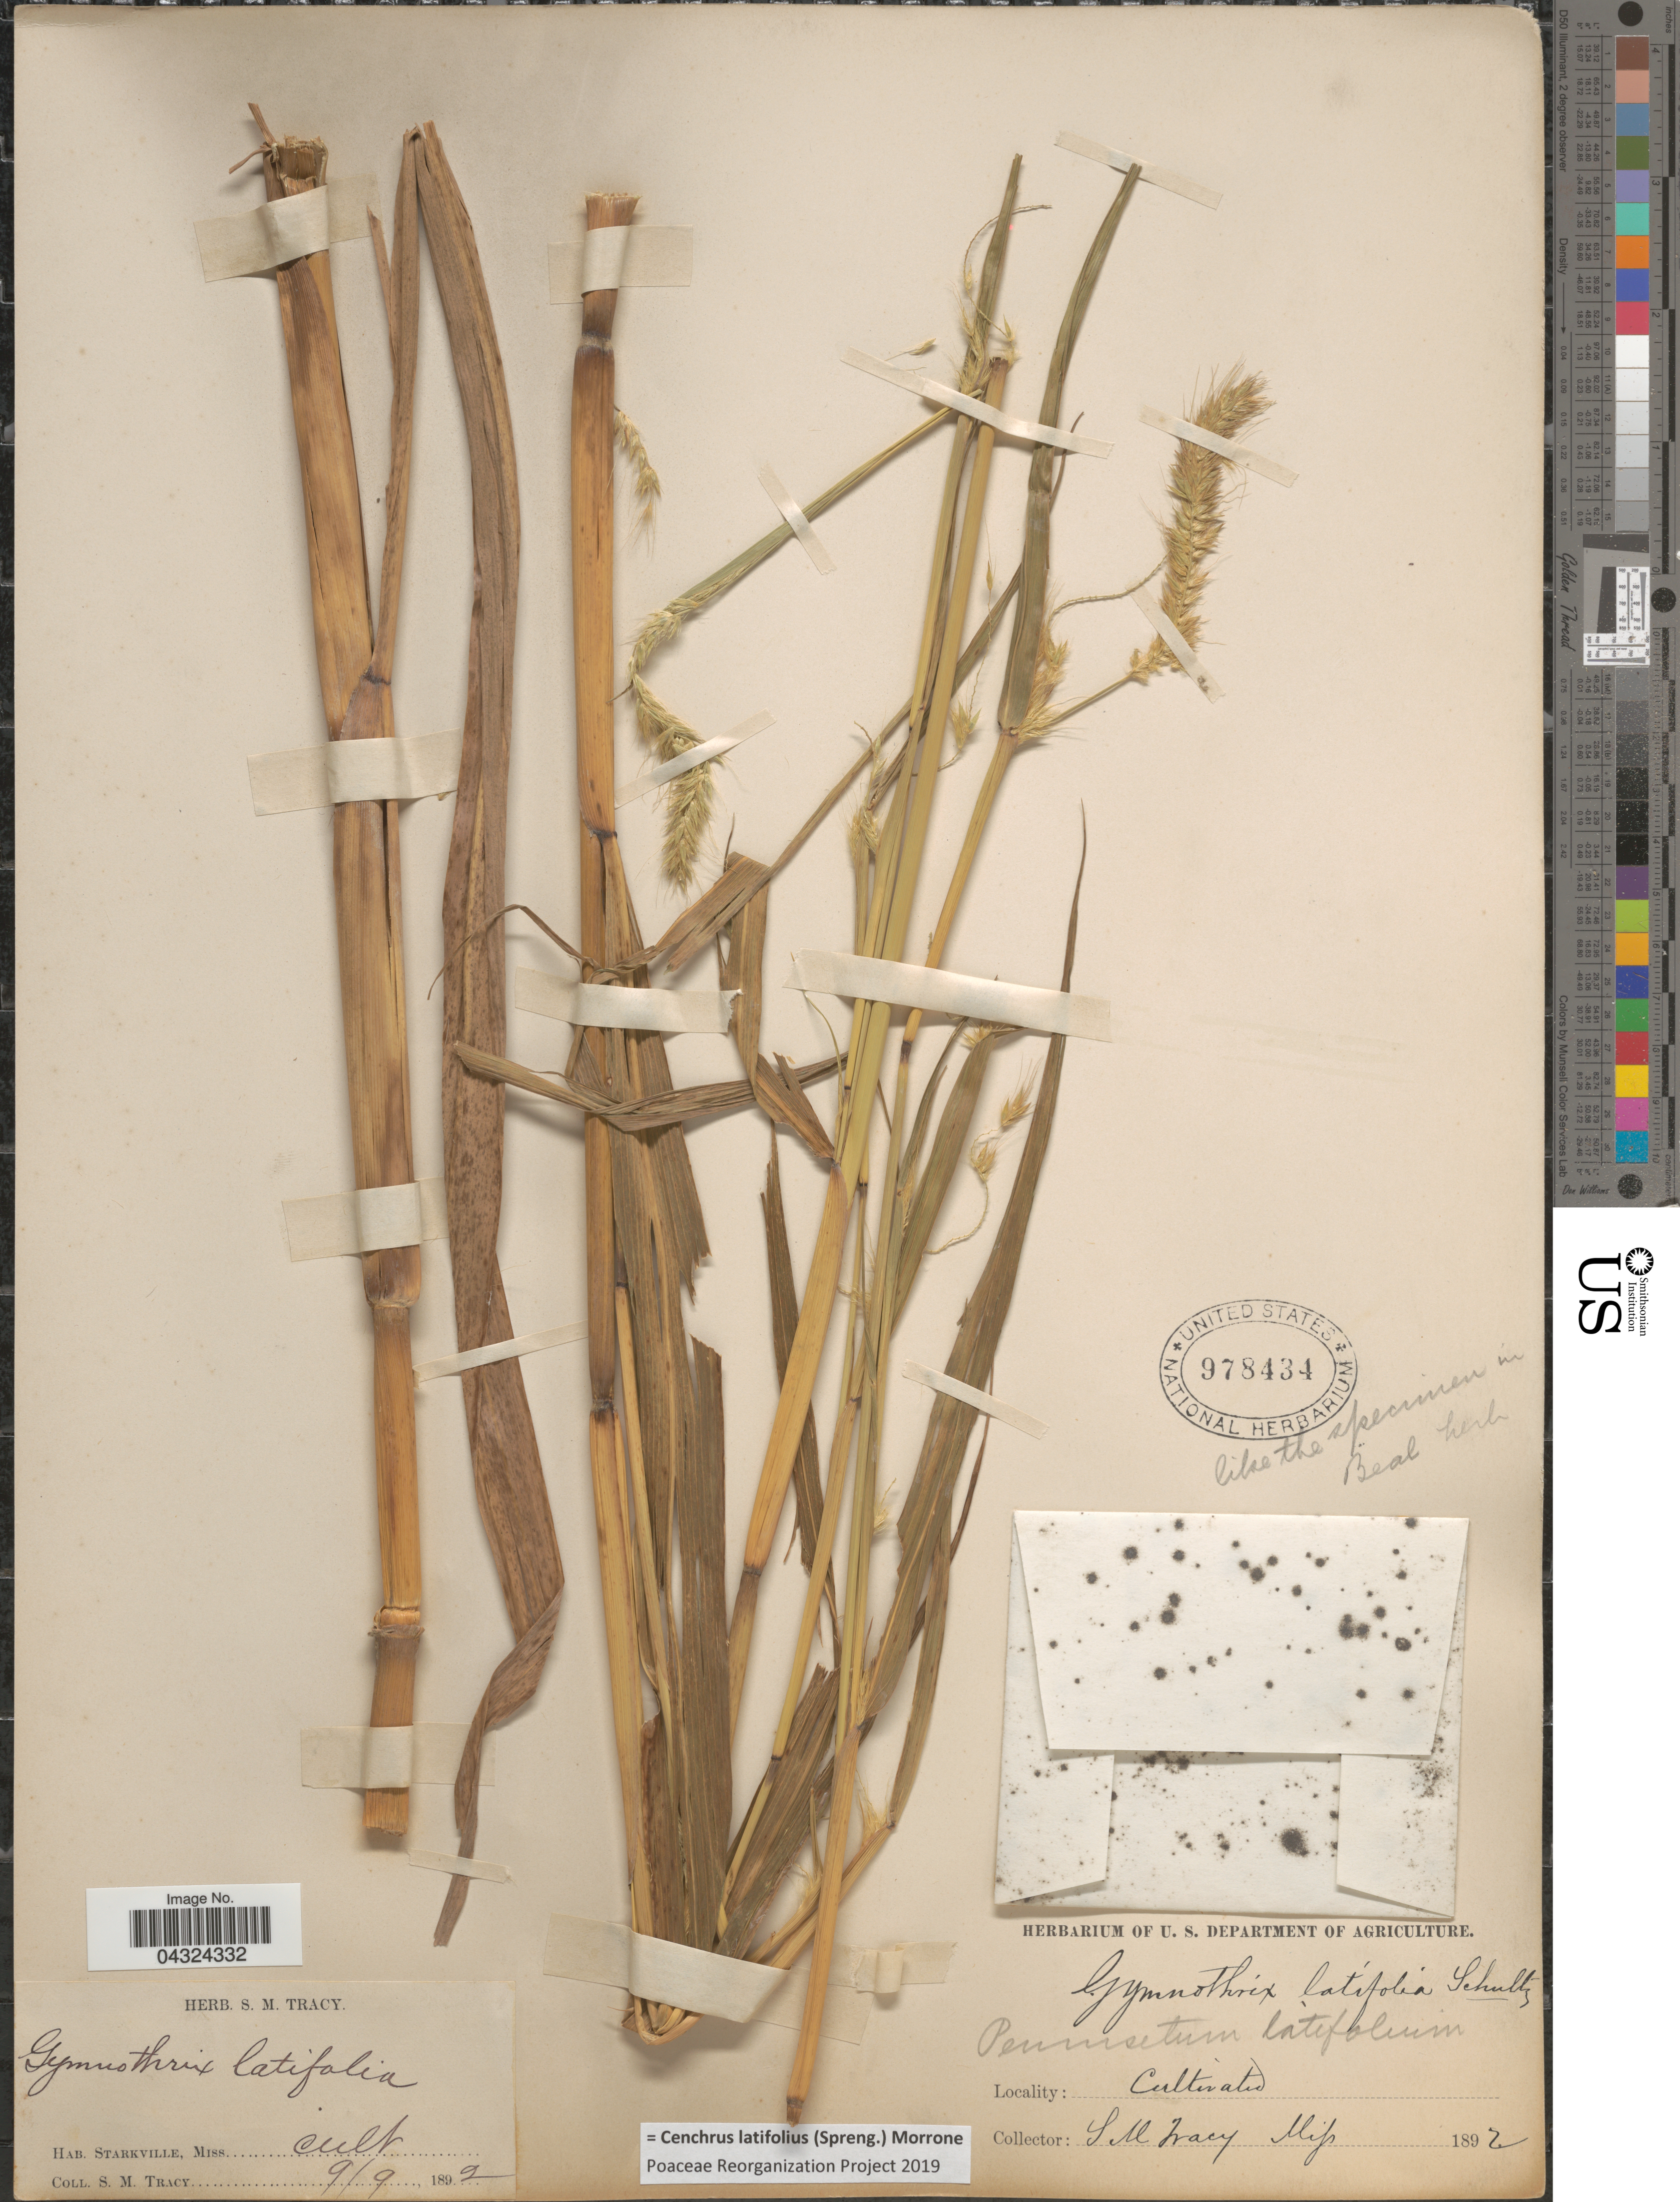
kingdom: Plantae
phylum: Tracheophyta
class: Liliopsida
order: Poales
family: Poaceae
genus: Cenchrus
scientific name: Cenchrus longisetus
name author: M.C. Johnst.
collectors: S. M. Tracy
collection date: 1892-09-09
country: United States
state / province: Mississippi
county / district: Oktibbeha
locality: Starkville.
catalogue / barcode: US 978434